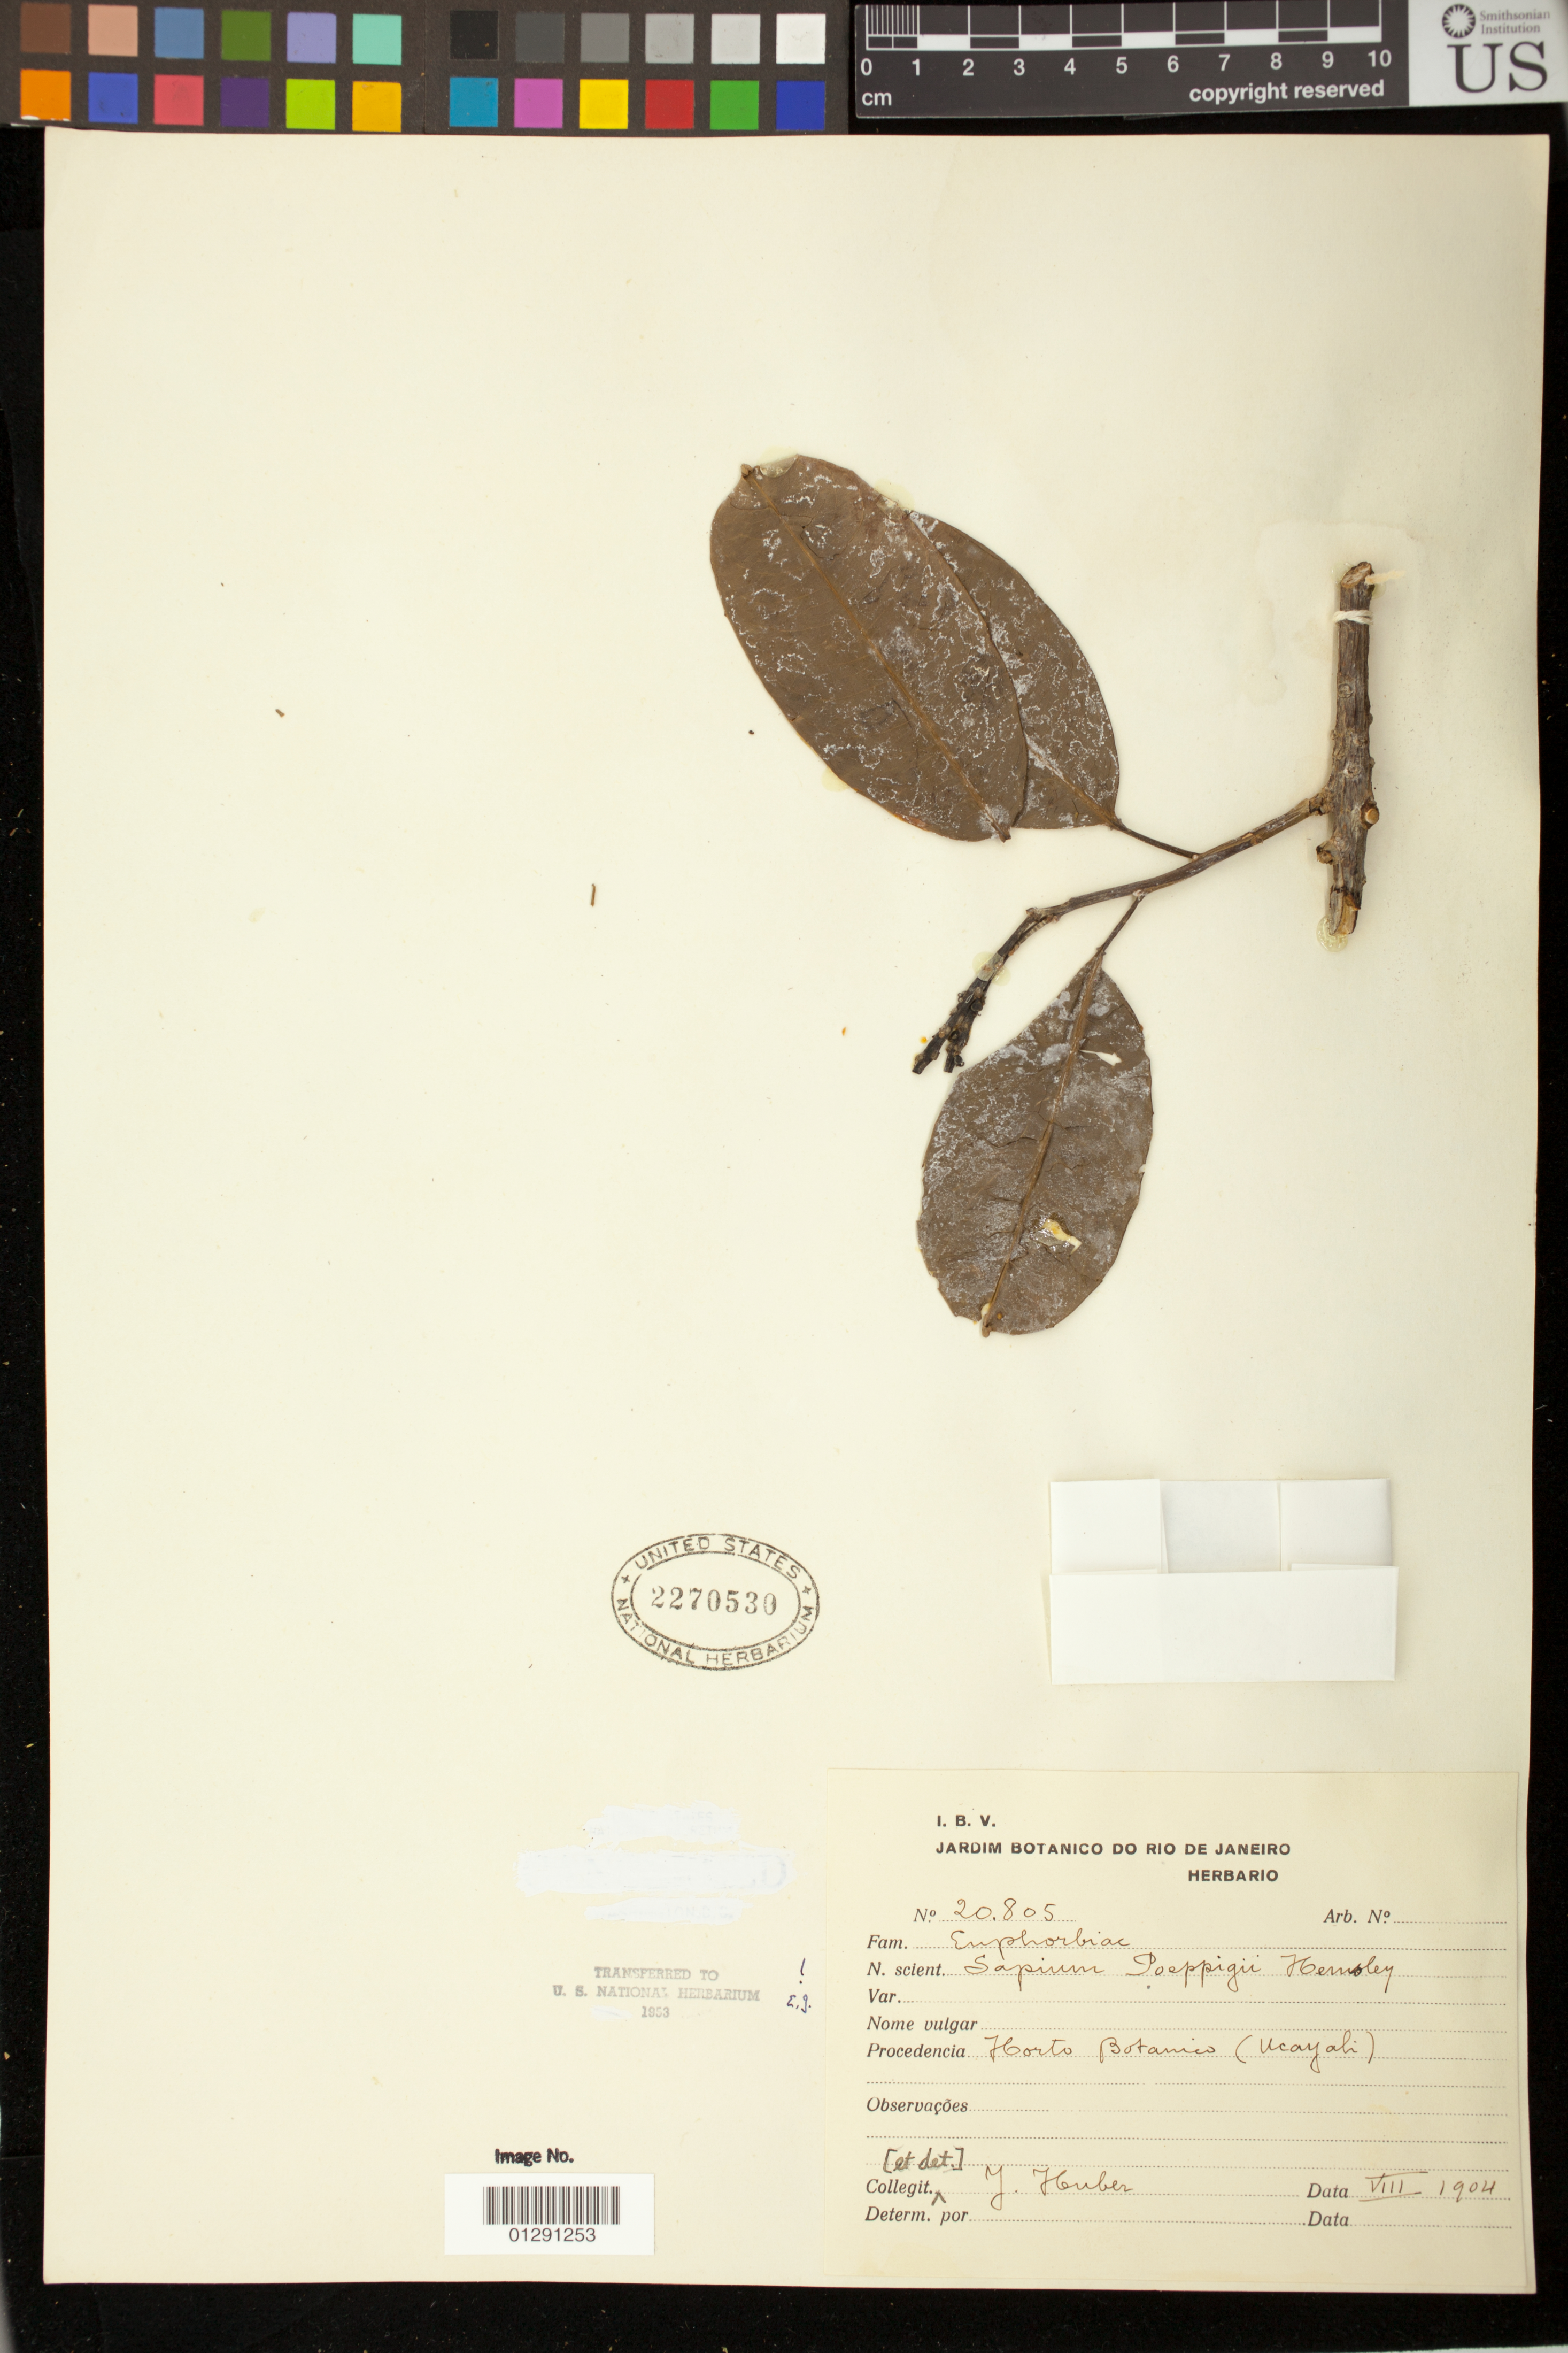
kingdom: Plantae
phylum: Tracheophyta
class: Magnoliopsida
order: Malpighiales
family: Euphorbiaceae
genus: Sapium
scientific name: Sapium glandulatum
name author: (Vell.) Pax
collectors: J. Huber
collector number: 20805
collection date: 1904-08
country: Peru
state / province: Ucayali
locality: Horto Botanico (Ucayali)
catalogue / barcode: US 2270530